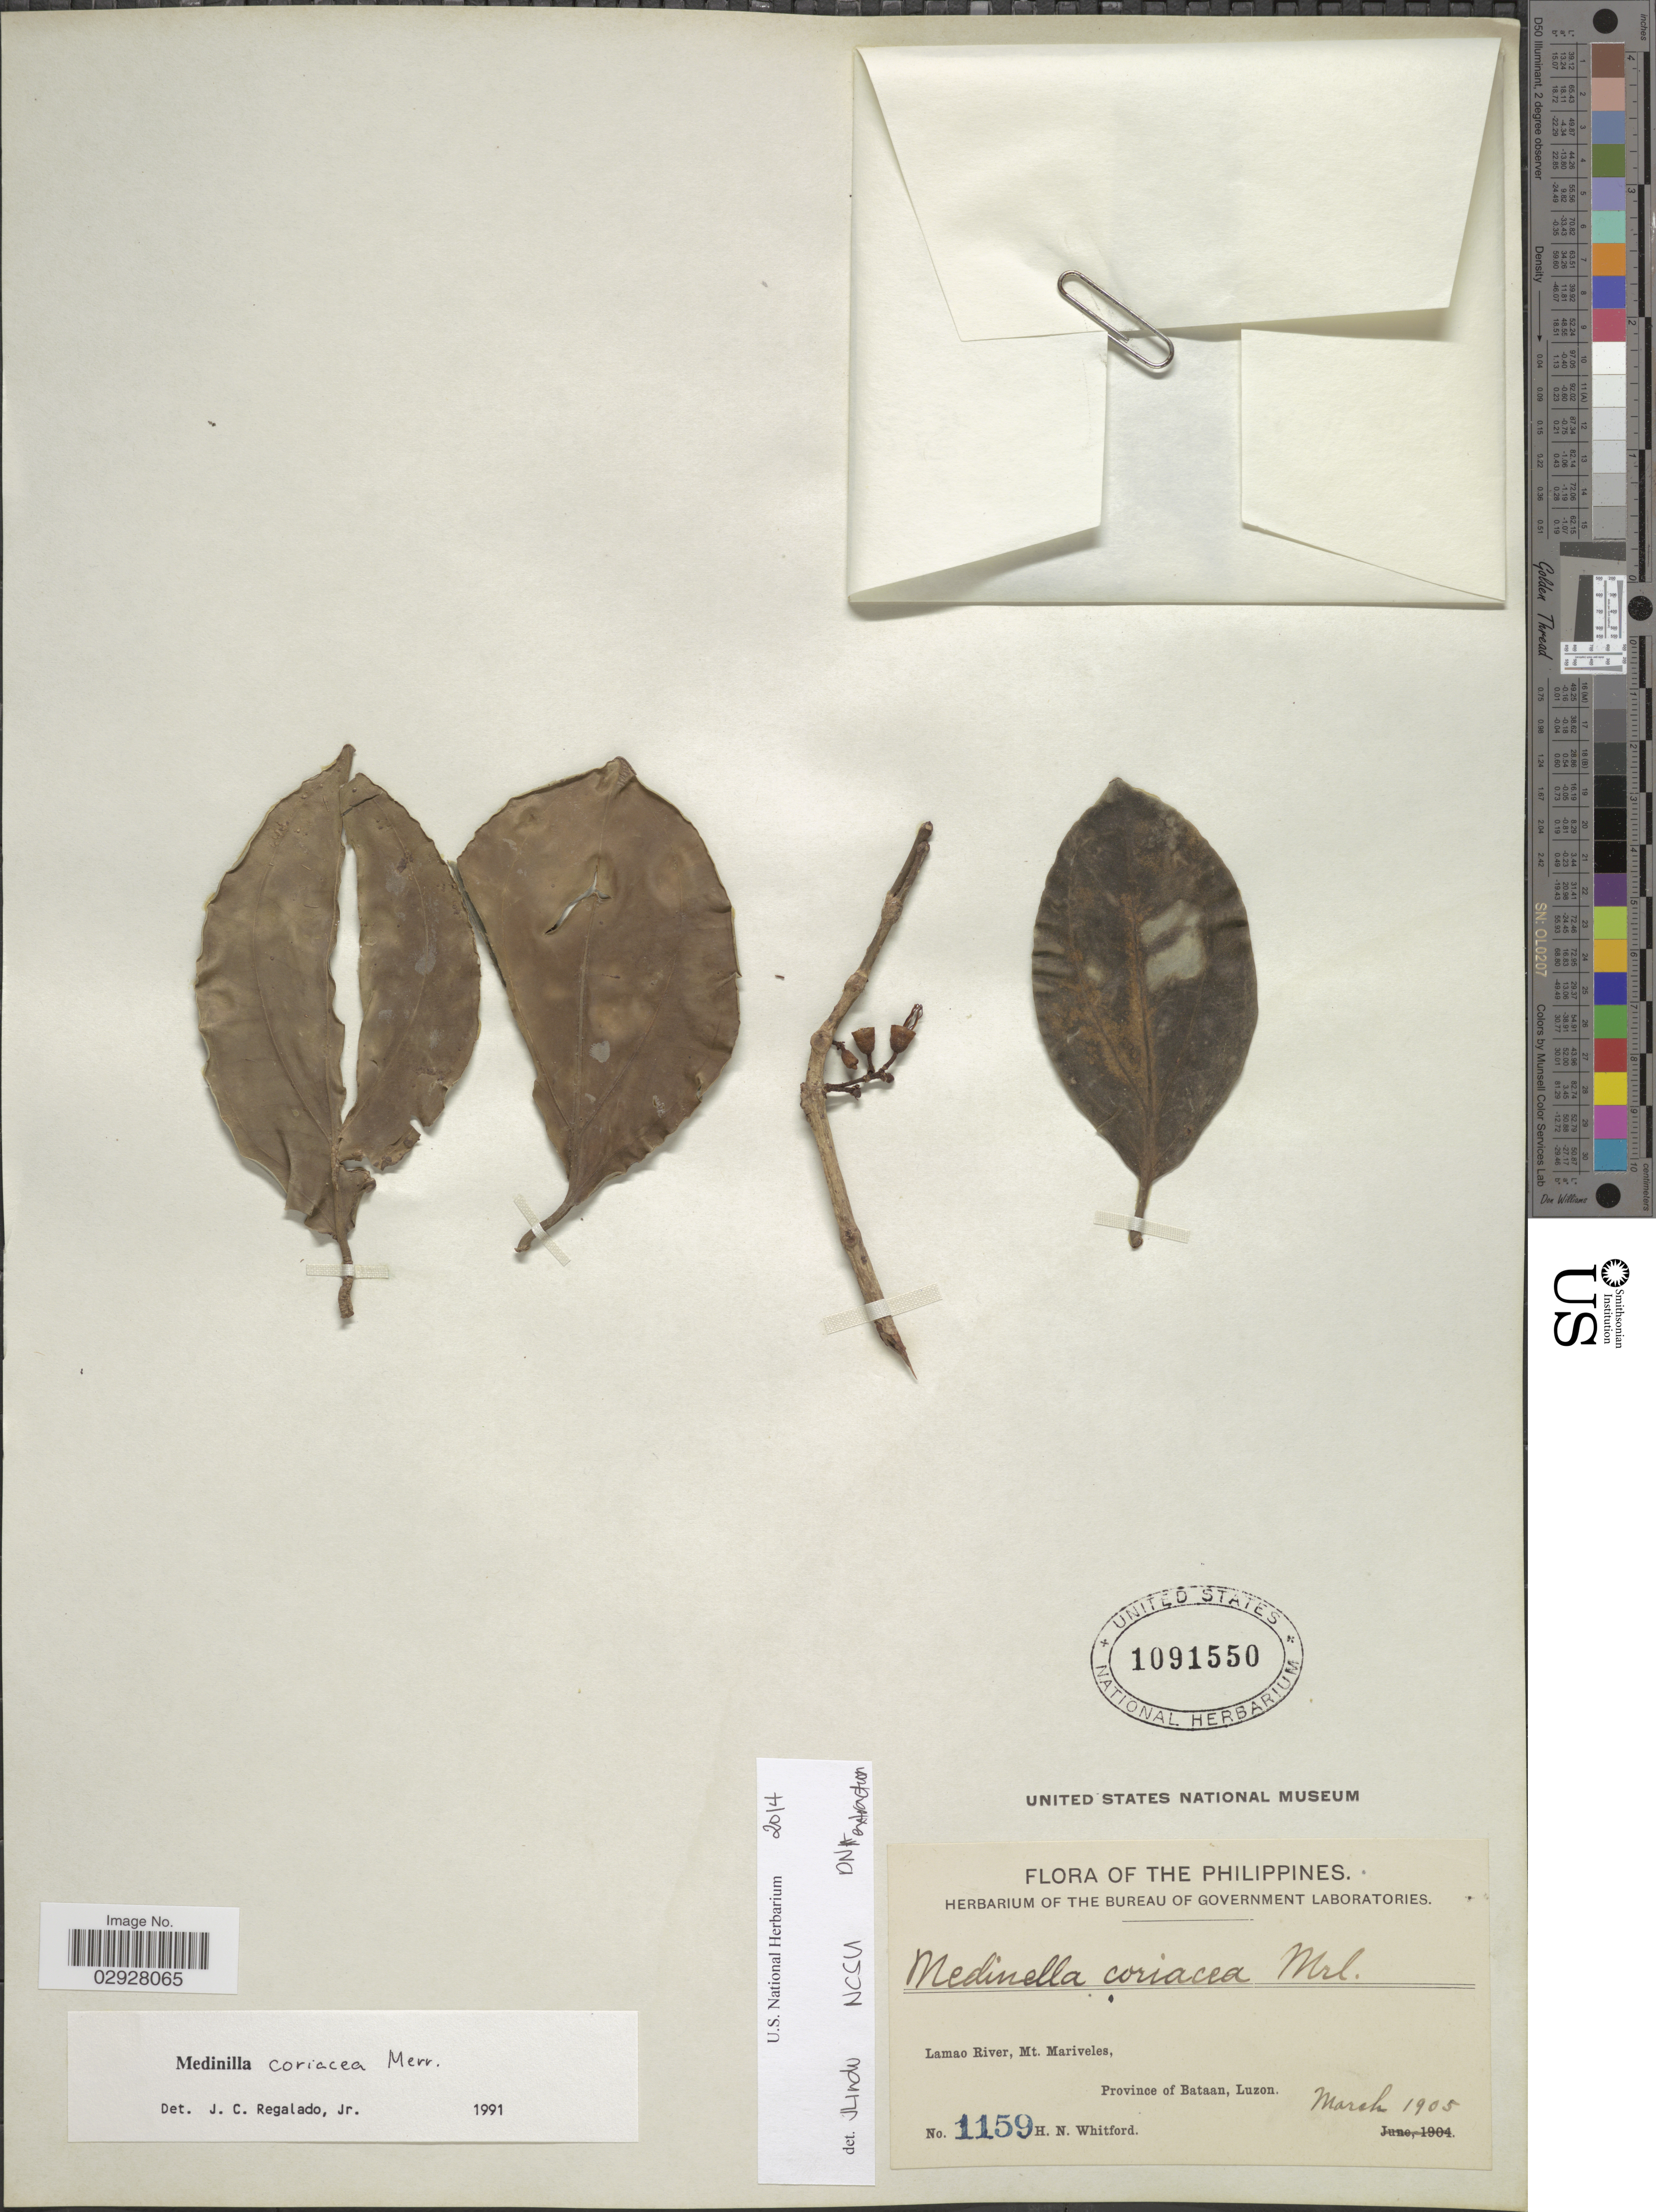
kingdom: Plantae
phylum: Tracheophyta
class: Magnoliopsida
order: Myrtales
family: Melastomataceae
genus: Medinilla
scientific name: Medinilla coriacea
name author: Merr.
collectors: H. N. Whitford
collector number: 1159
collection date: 1905-03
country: Philippines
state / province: Central Luzon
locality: Lamao River, Mt. Mariveles, Province of Bataan, Luzon.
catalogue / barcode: US 1091550